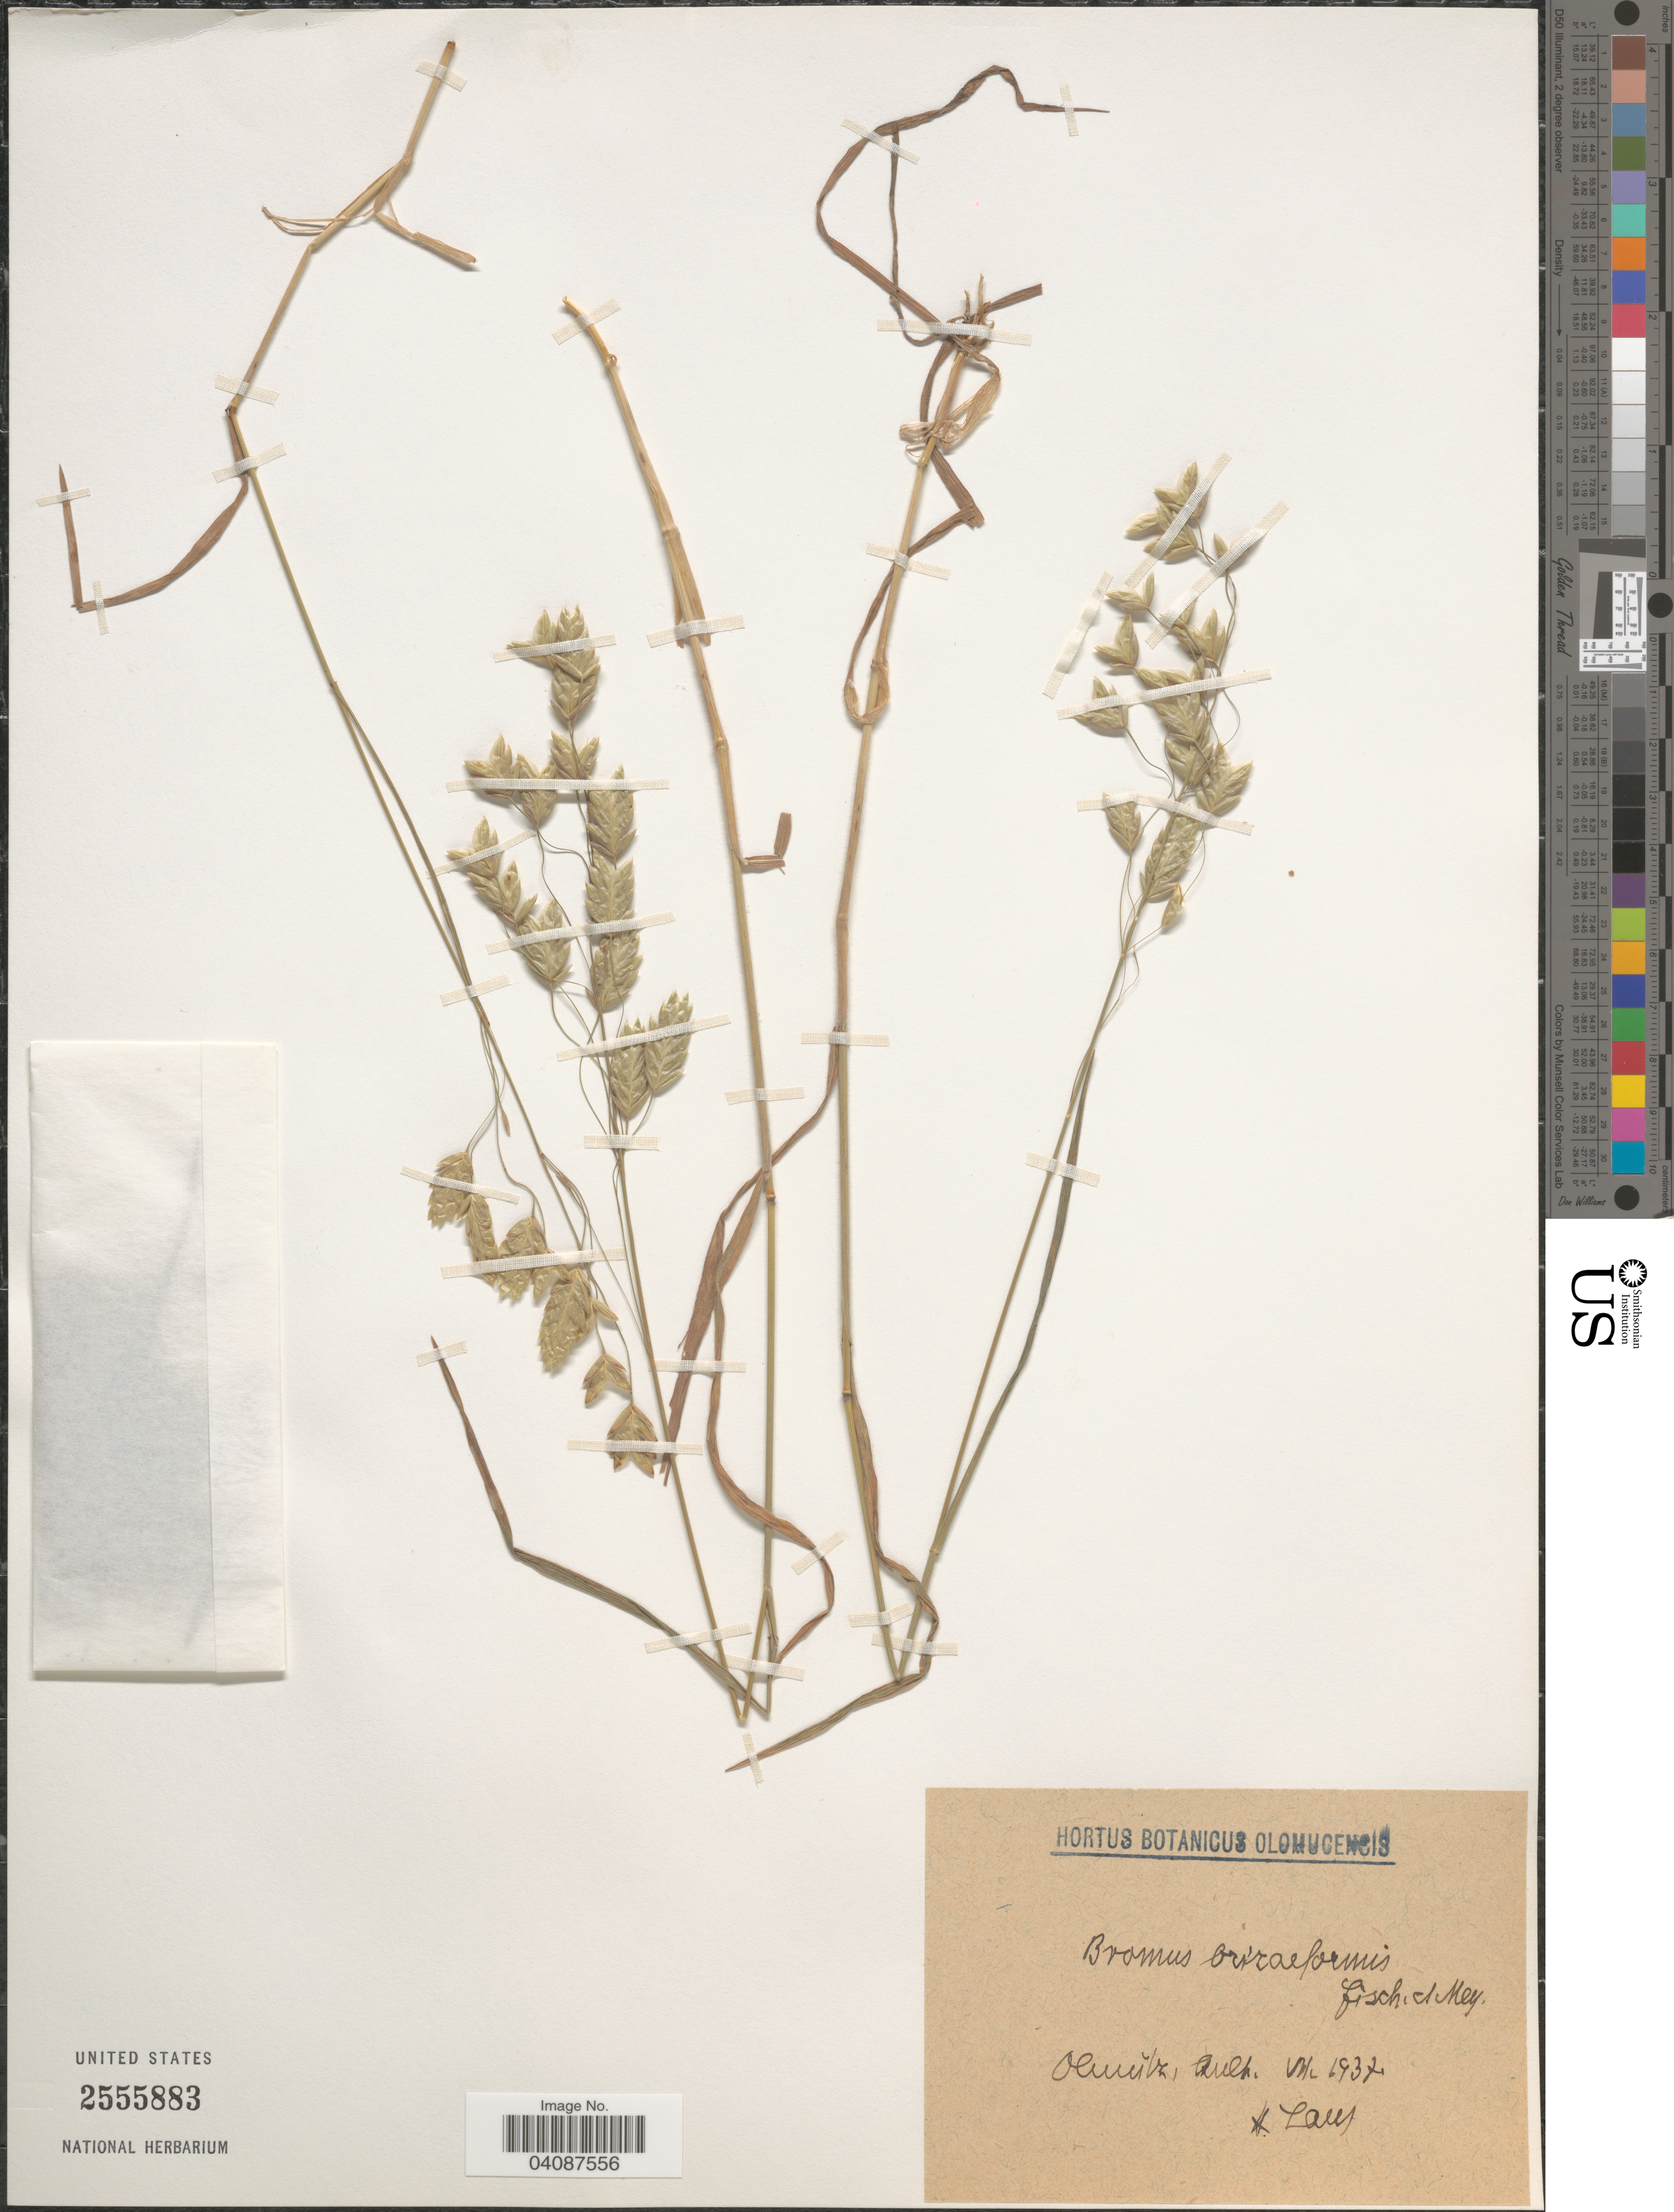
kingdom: Plantae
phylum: Tracheophyta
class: Liliopsida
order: Poales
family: Poaceae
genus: Bromus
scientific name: Bromus briziformis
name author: Fisch. & C.A. Mey.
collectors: H. Laus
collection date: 1937-07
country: Czechia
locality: Olmütz, Cult.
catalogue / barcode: US 2555883